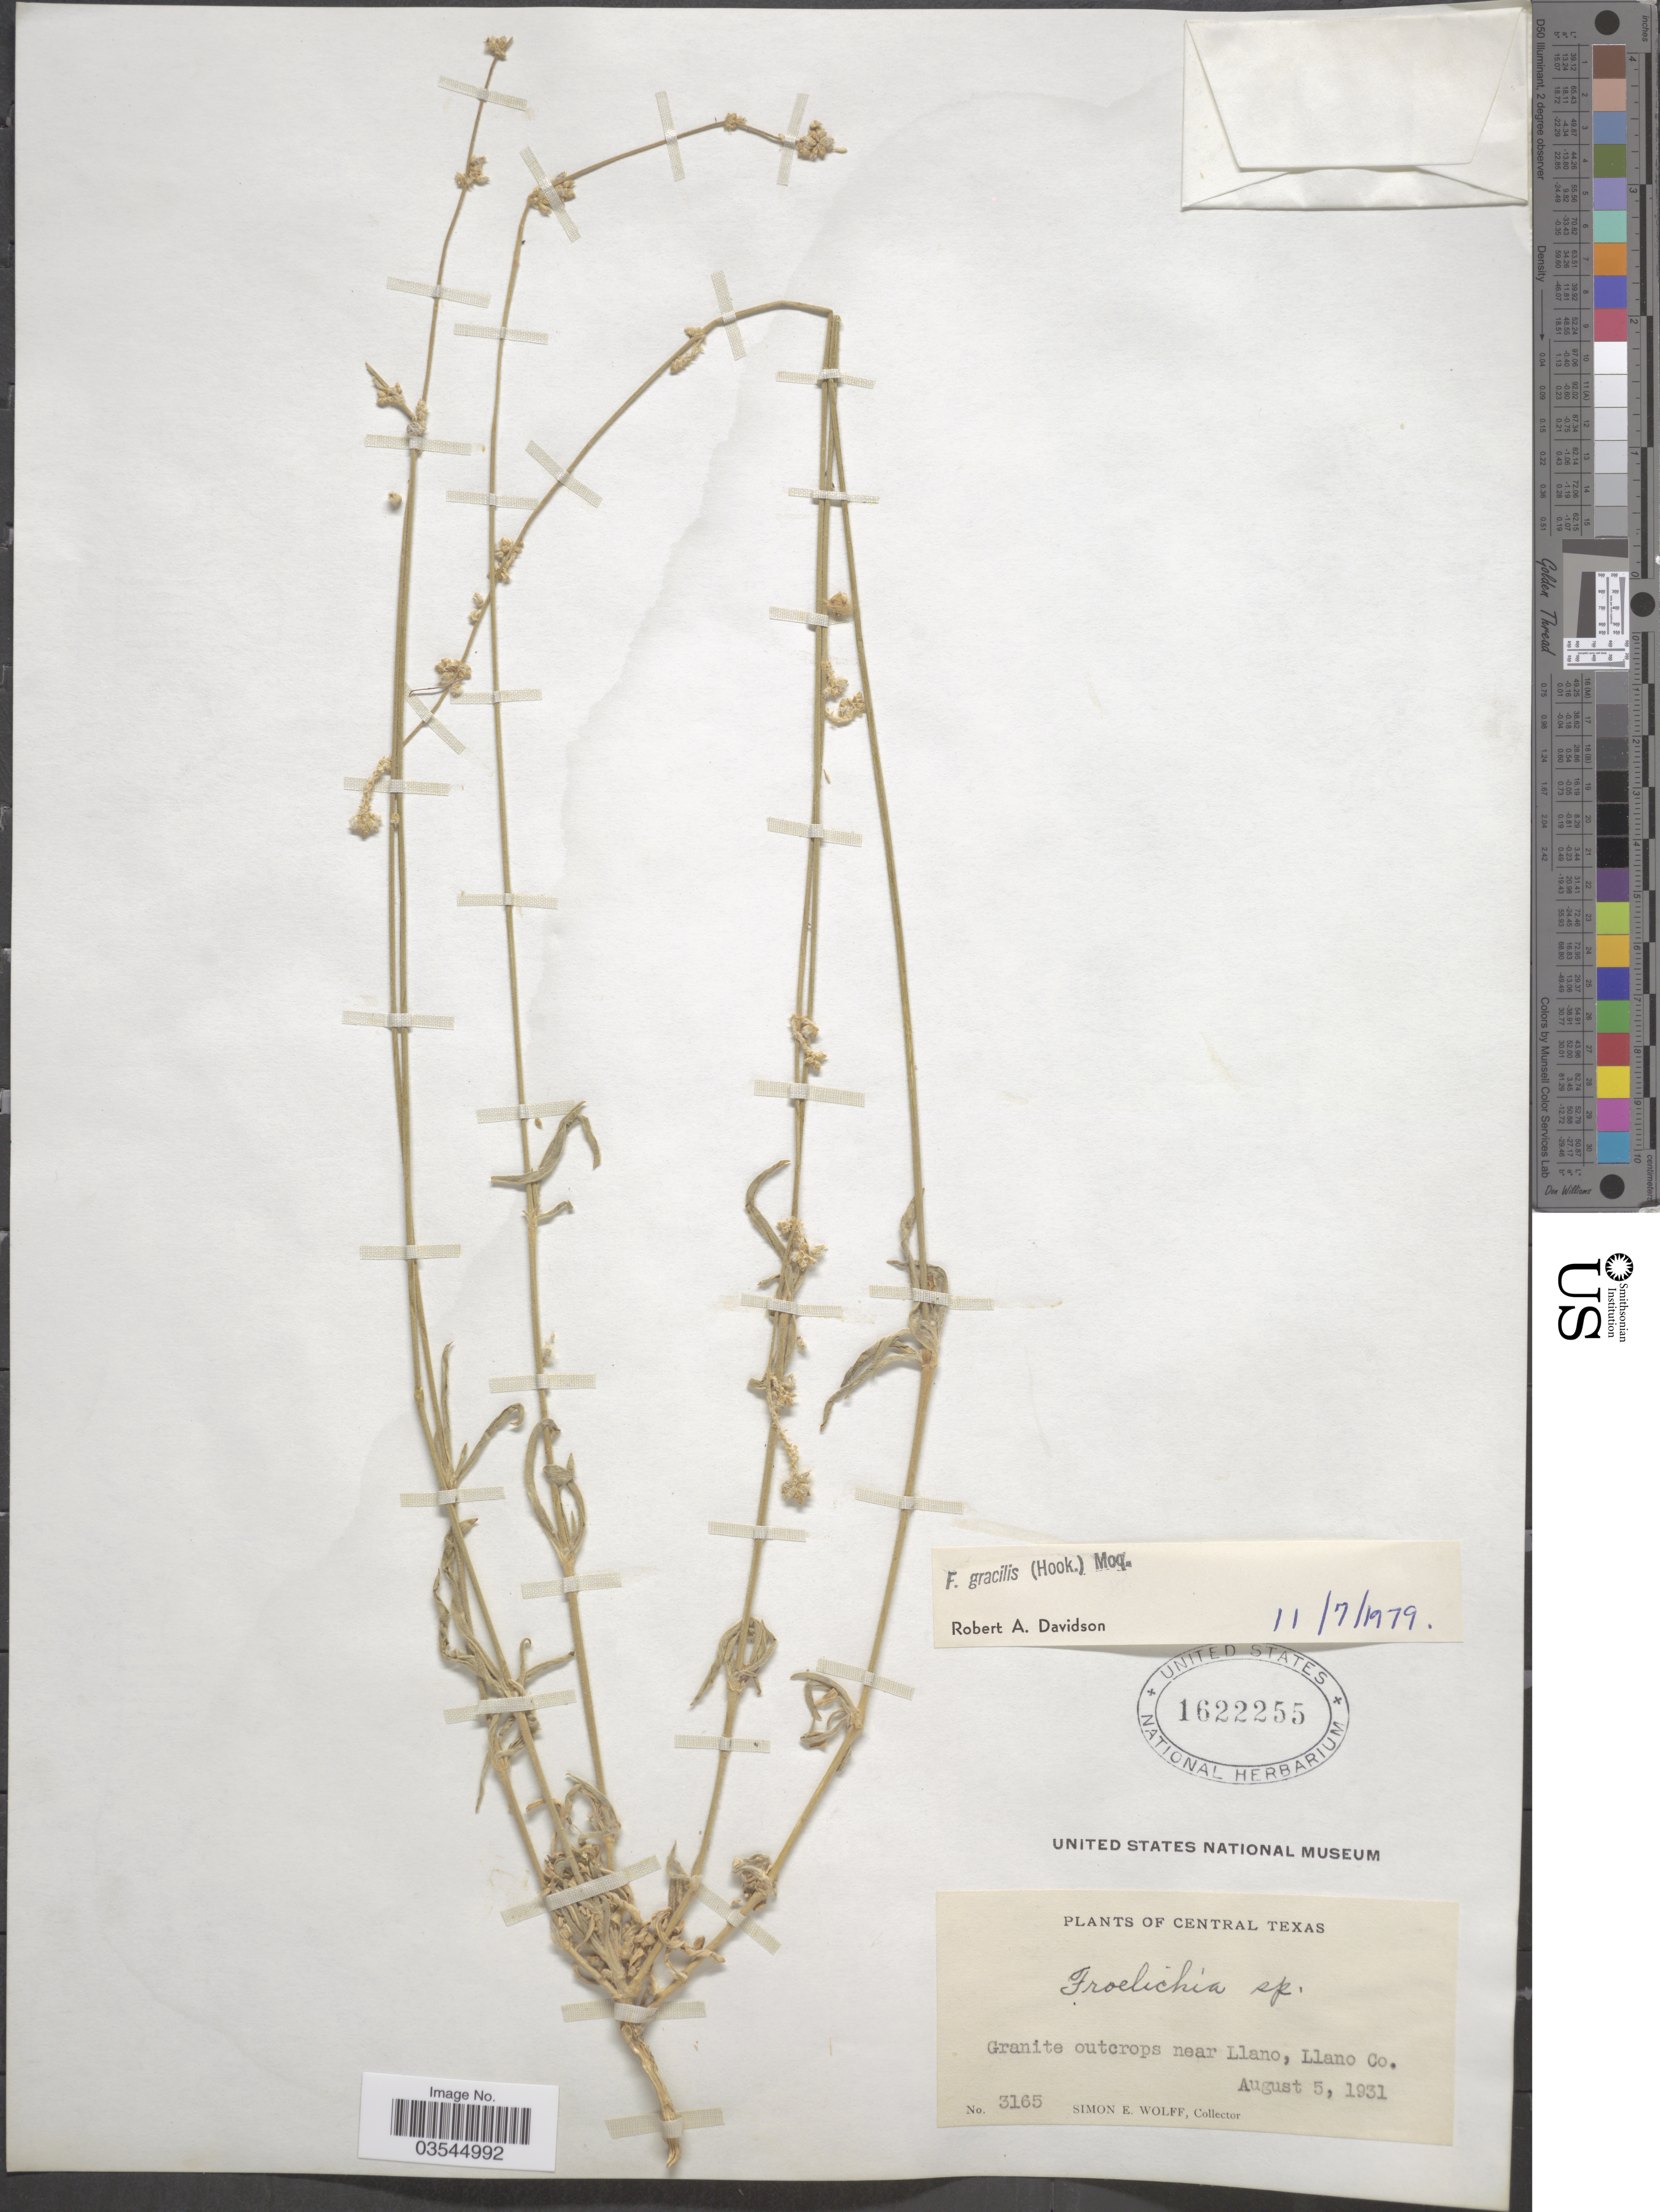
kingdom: Plantae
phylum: Tracheophyta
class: Magnoliopsida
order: Caryophyllales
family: Amaranthaceae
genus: Froelichia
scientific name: Froelichia gracilis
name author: (Hook.) Moq.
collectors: S. E. Wolff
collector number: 3165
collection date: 1931-08-05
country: United States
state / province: Texas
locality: Central Texas. Outcrops near Llano, Llano Co.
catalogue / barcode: US 1622255